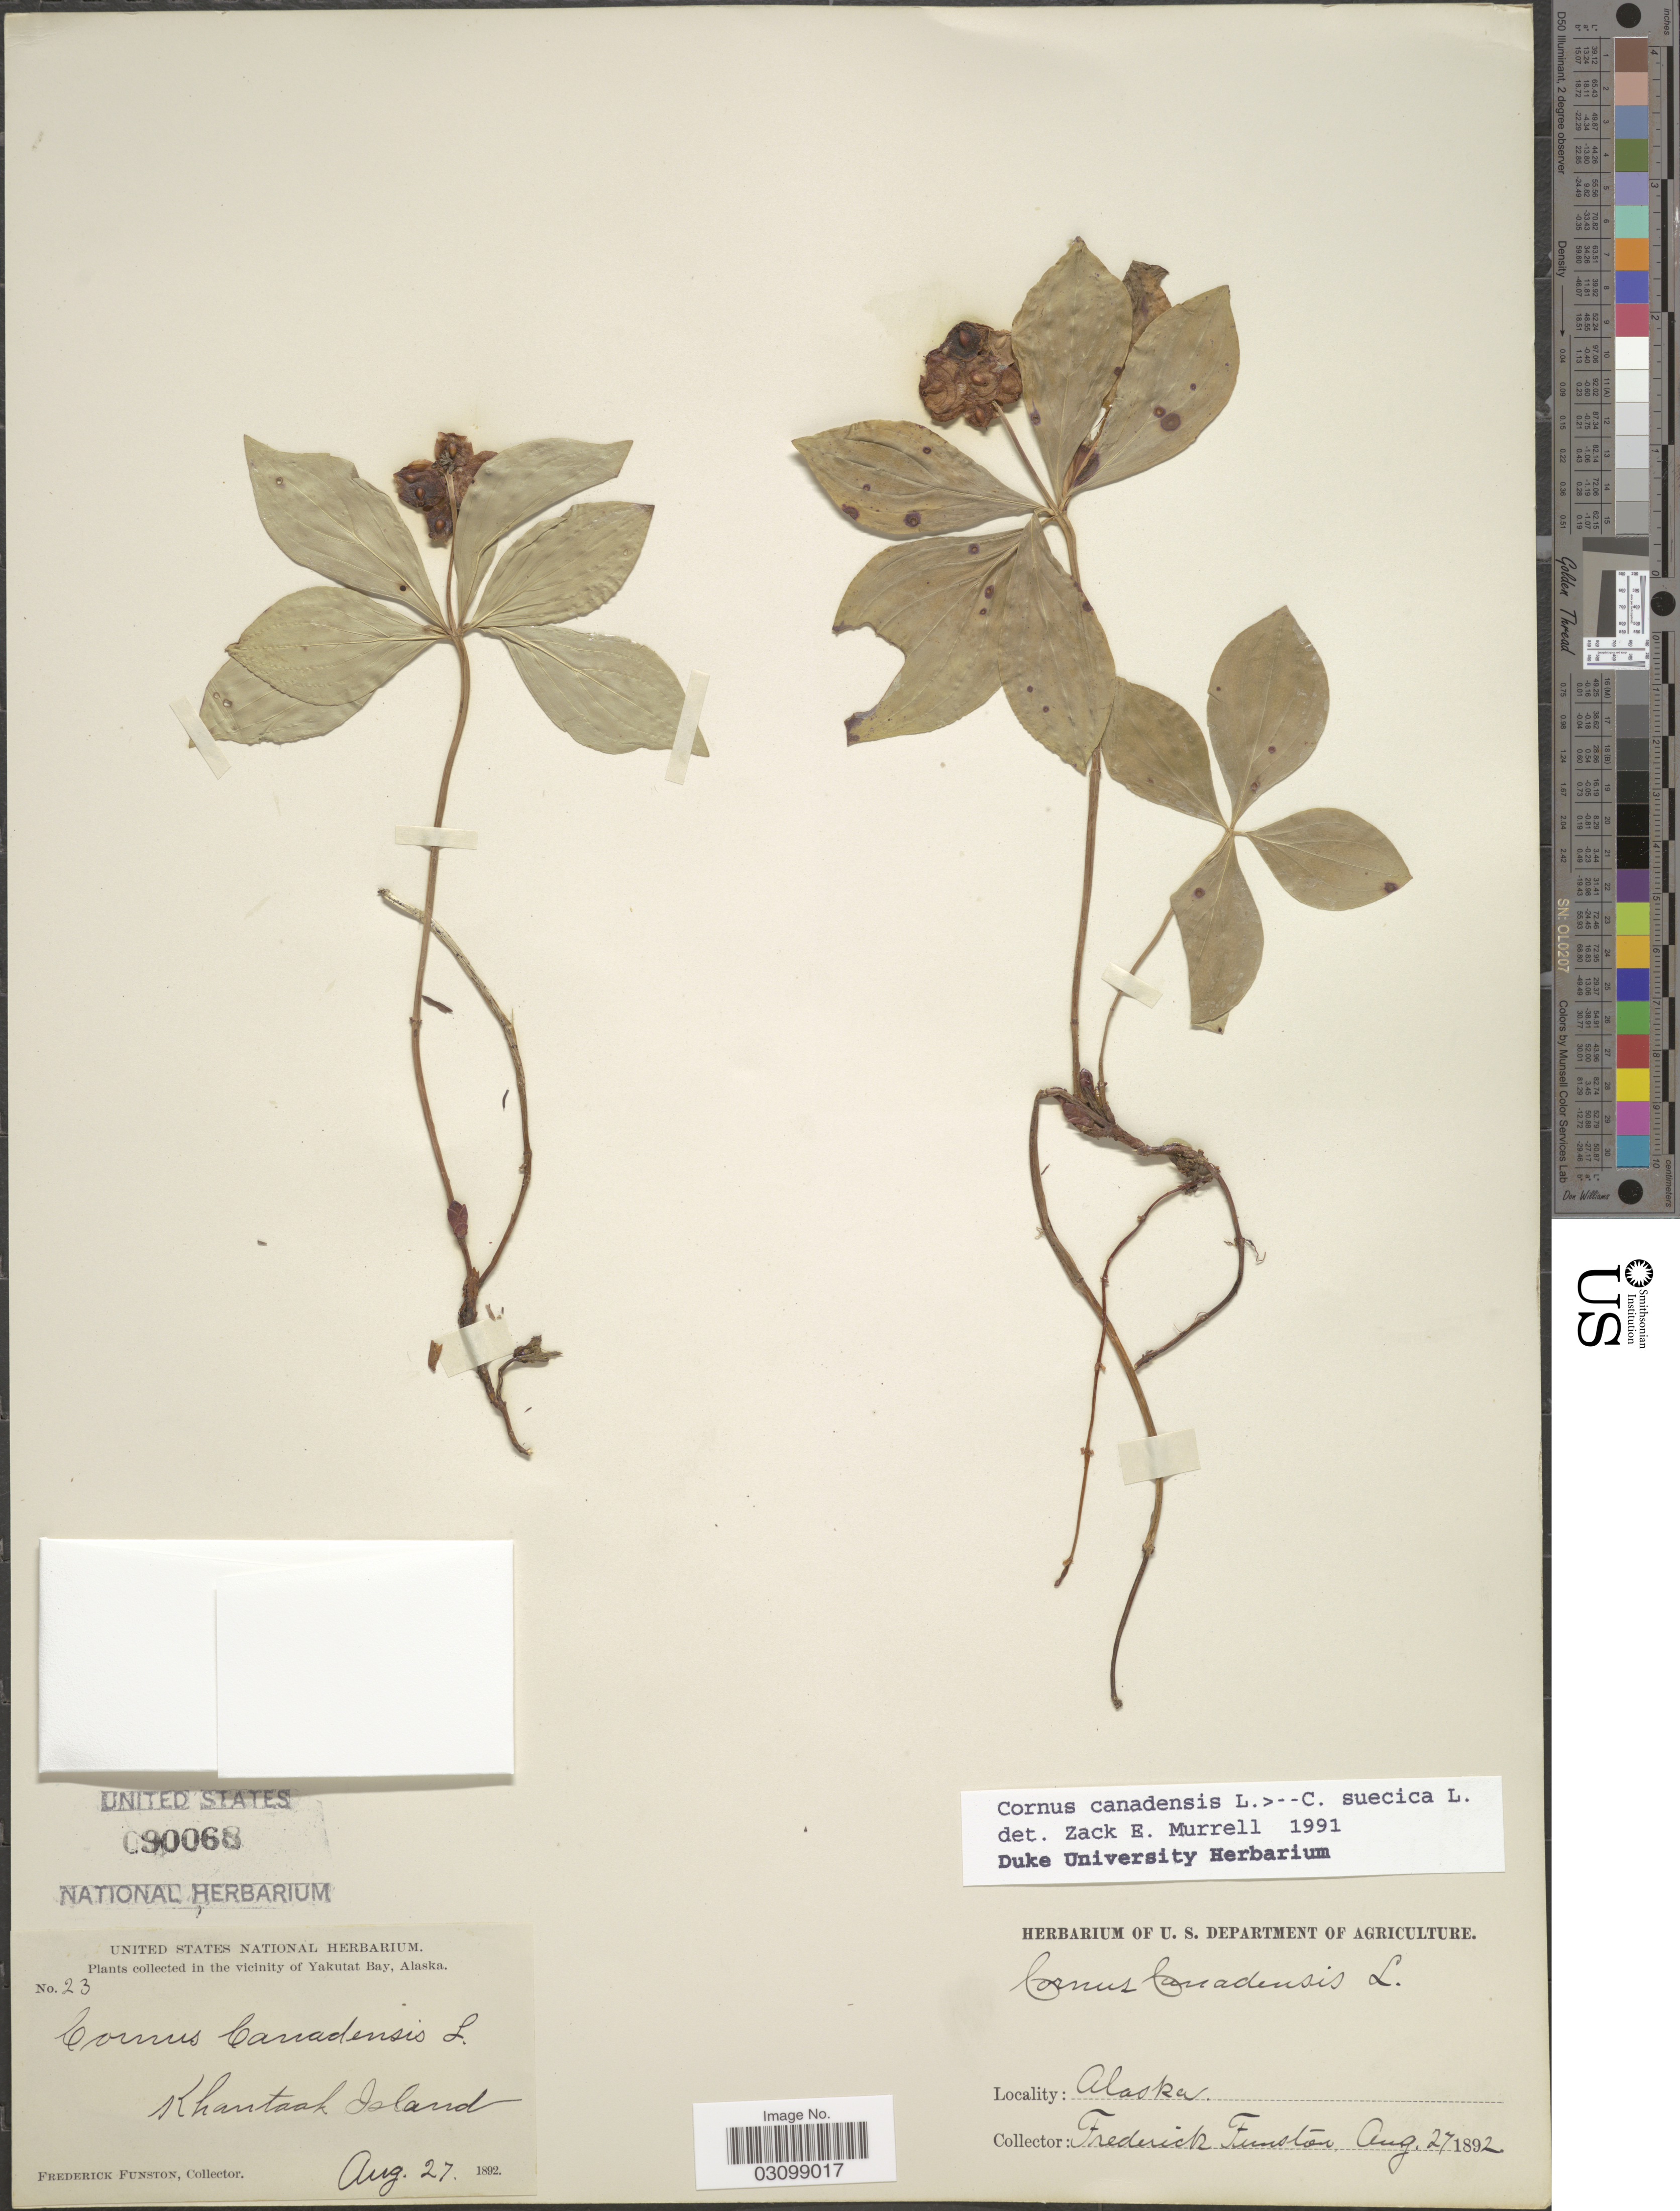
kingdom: Plantae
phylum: Tracheophyta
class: Magnoliopsida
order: Cornales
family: Cornaceae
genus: Cornus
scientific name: Cornus sp.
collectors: F. Funston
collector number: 23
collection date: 1892-08-27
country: United States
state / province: Alaska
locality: In the vicinity of Yakutat Bay, Khantaak Island.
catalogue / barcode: US 90068